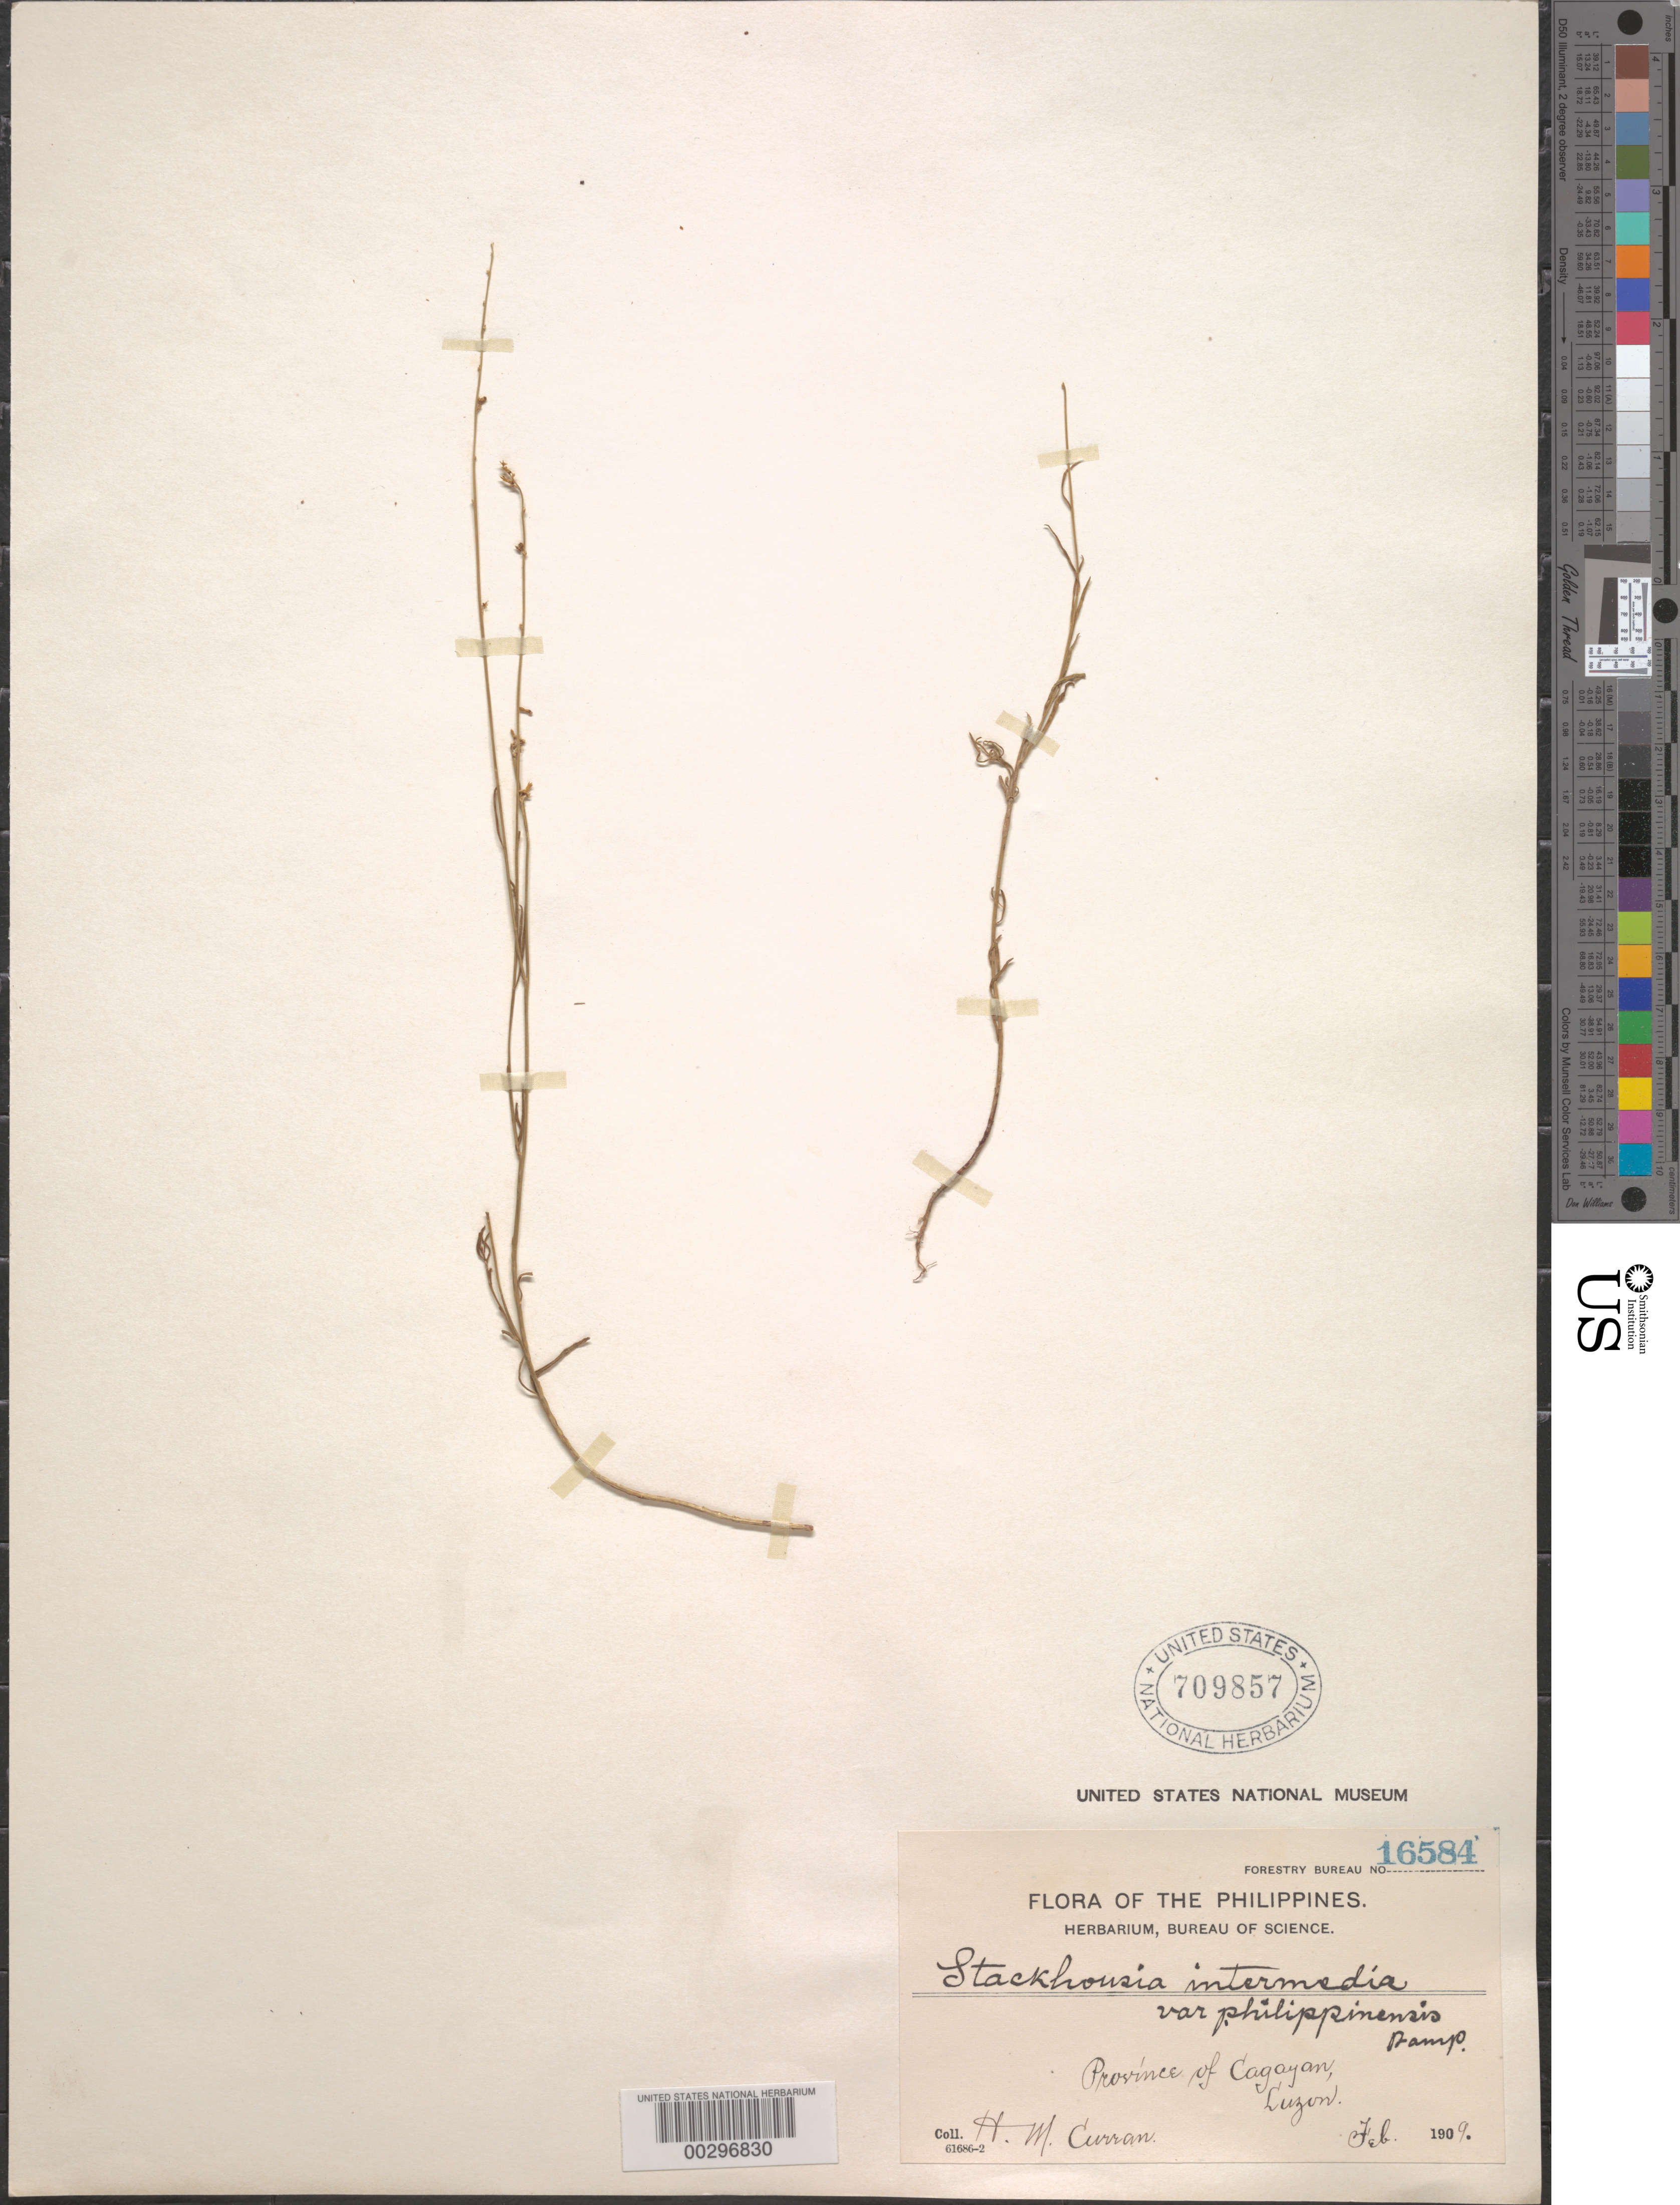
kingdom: Plantae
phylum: Tracheophyta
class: Magnoliopsida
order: Celastrales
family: Celastraceae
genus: Stackhousia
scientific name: Stackhousia intermedia f. philippinensis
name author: Pamp.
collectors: H. M. Curran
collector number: Forest. Bur. 16584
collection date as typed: Feb 1909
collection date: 1909-02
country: Philippines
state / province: Cagayan Valley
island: Luzon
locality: Cagayan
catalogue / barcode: US 709857